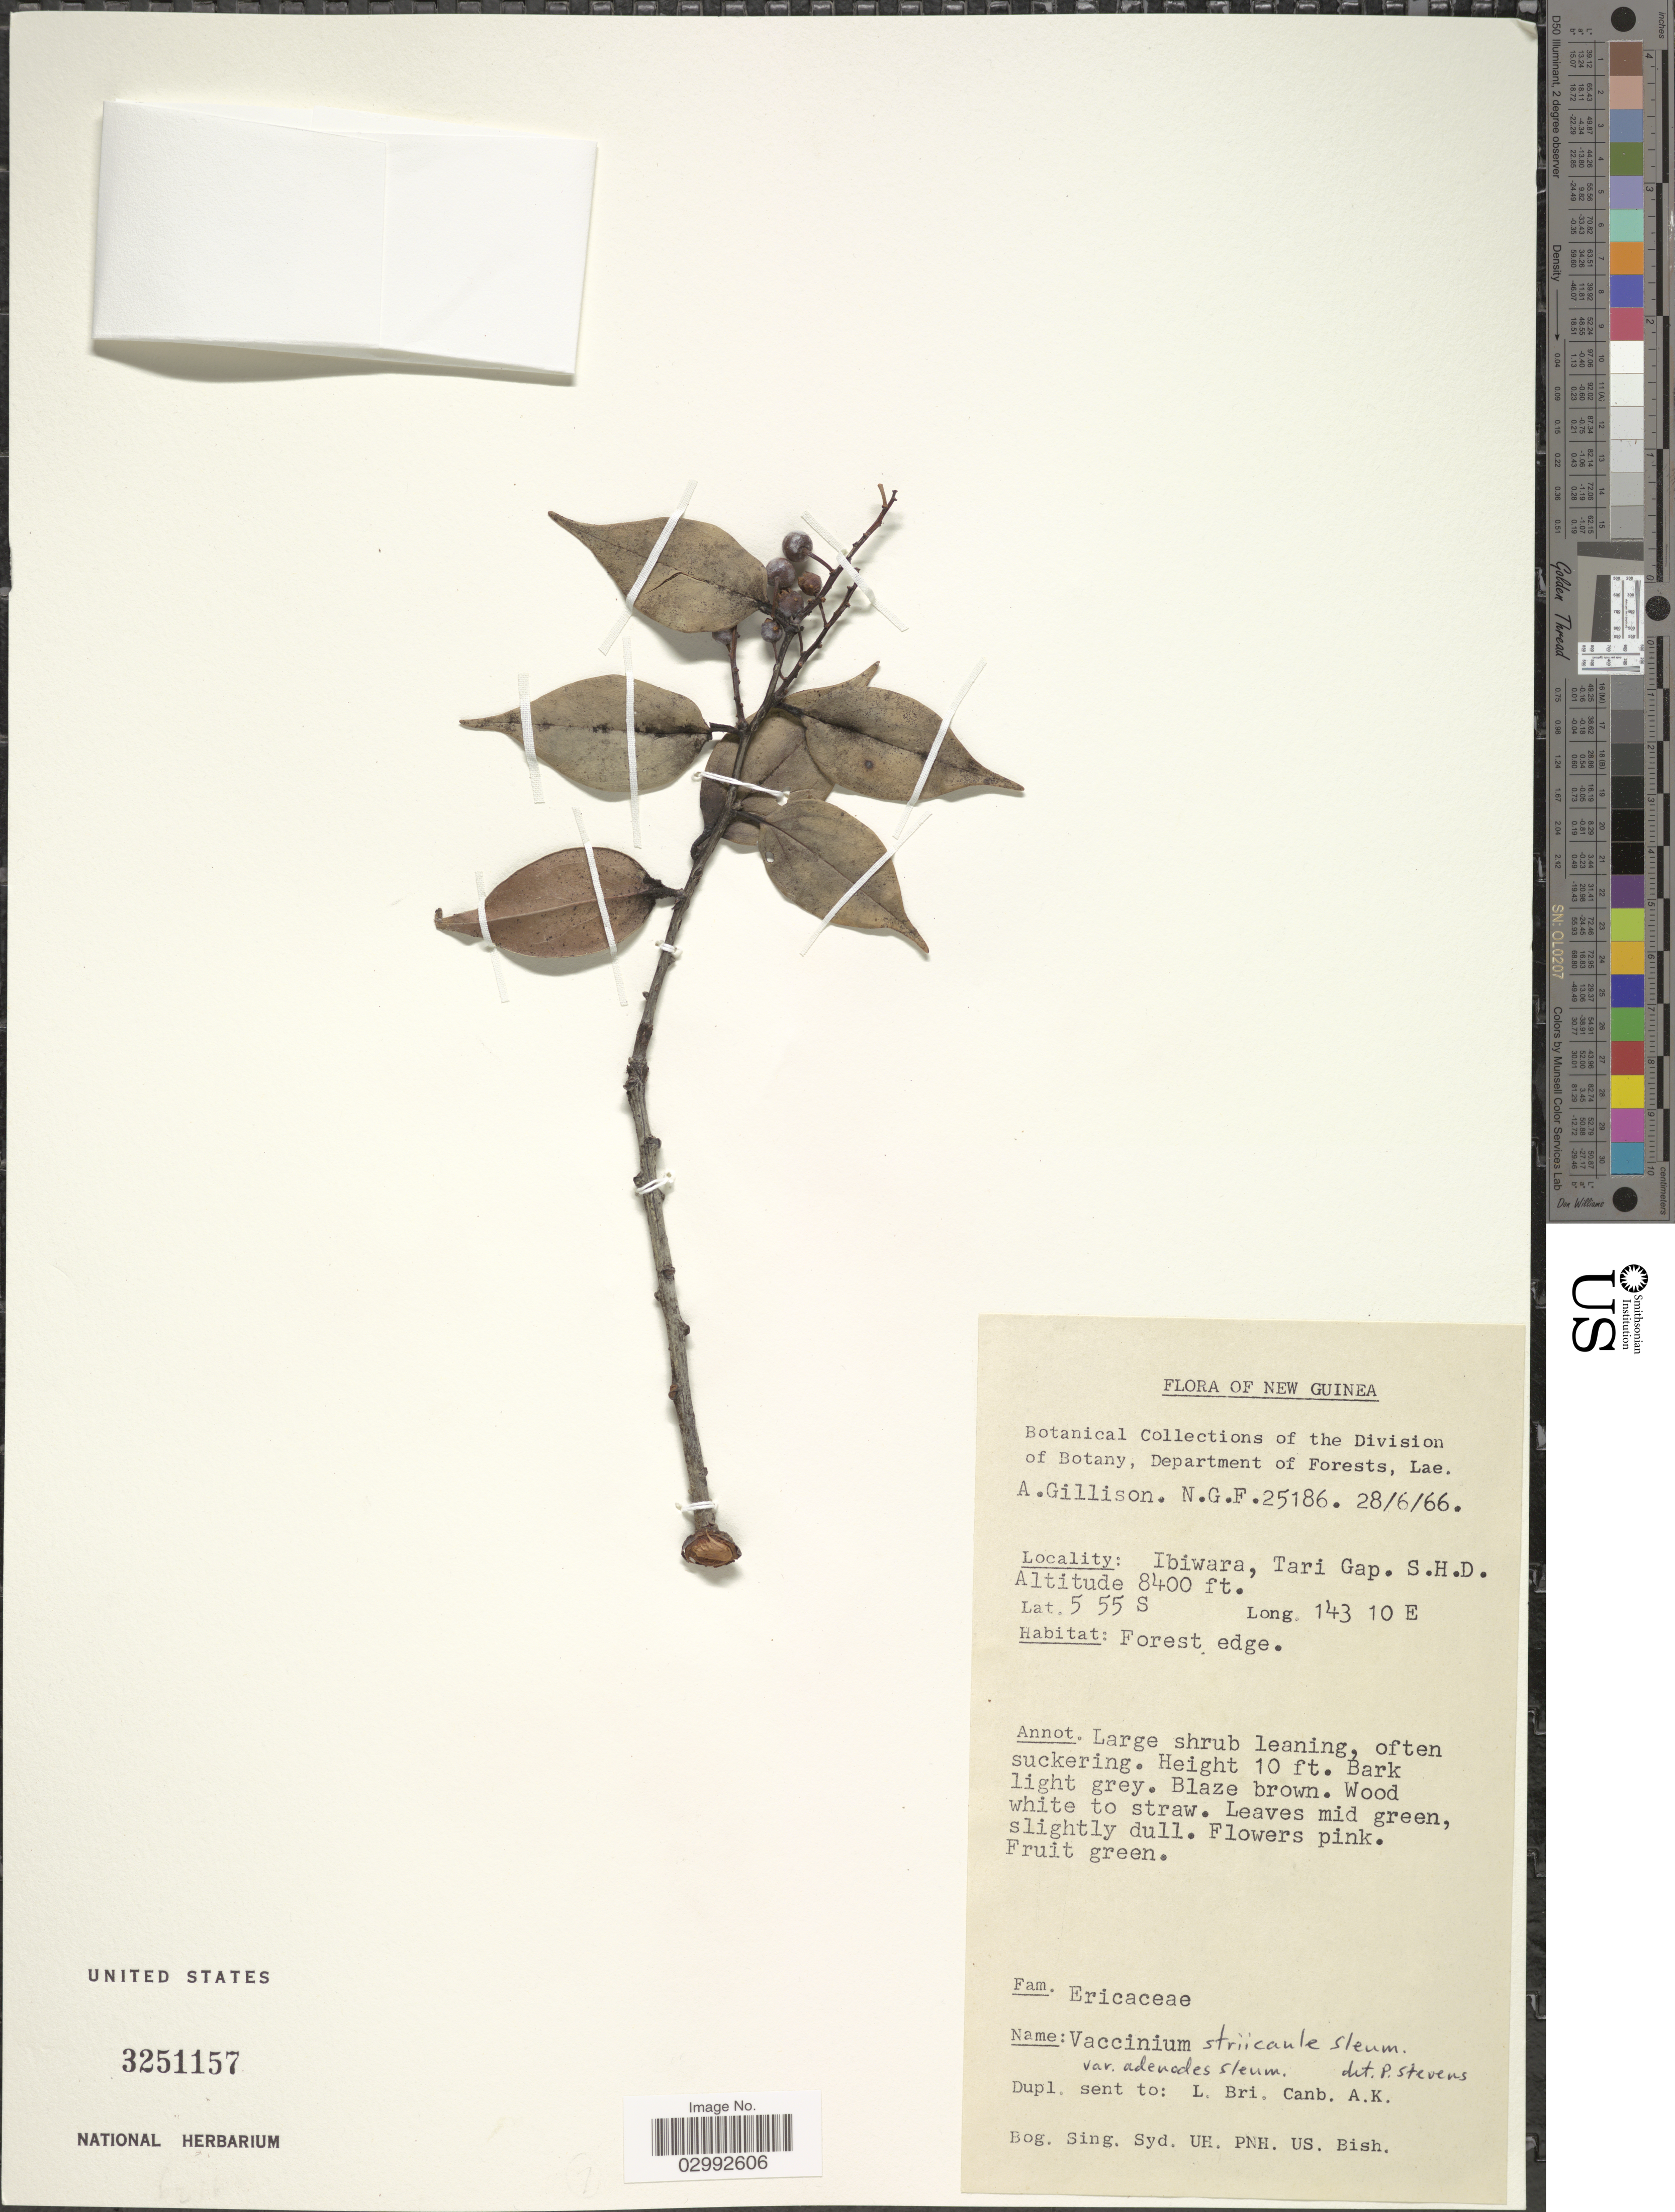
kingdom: Plantae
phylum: Tracheophyta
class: Magnoliopsida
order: Ericales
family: Ericaceae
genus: Vaccinium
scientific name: Vaccinium striicaule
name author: Sleumer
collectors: A. Gillison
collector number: N.G.F. 25186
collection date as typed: Transcribed d/m/y: 28/6/66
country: Papua New Guinea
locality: New Guinea, Ibiwara, Tari Gap.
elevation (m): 2560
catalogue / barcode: US 3251157